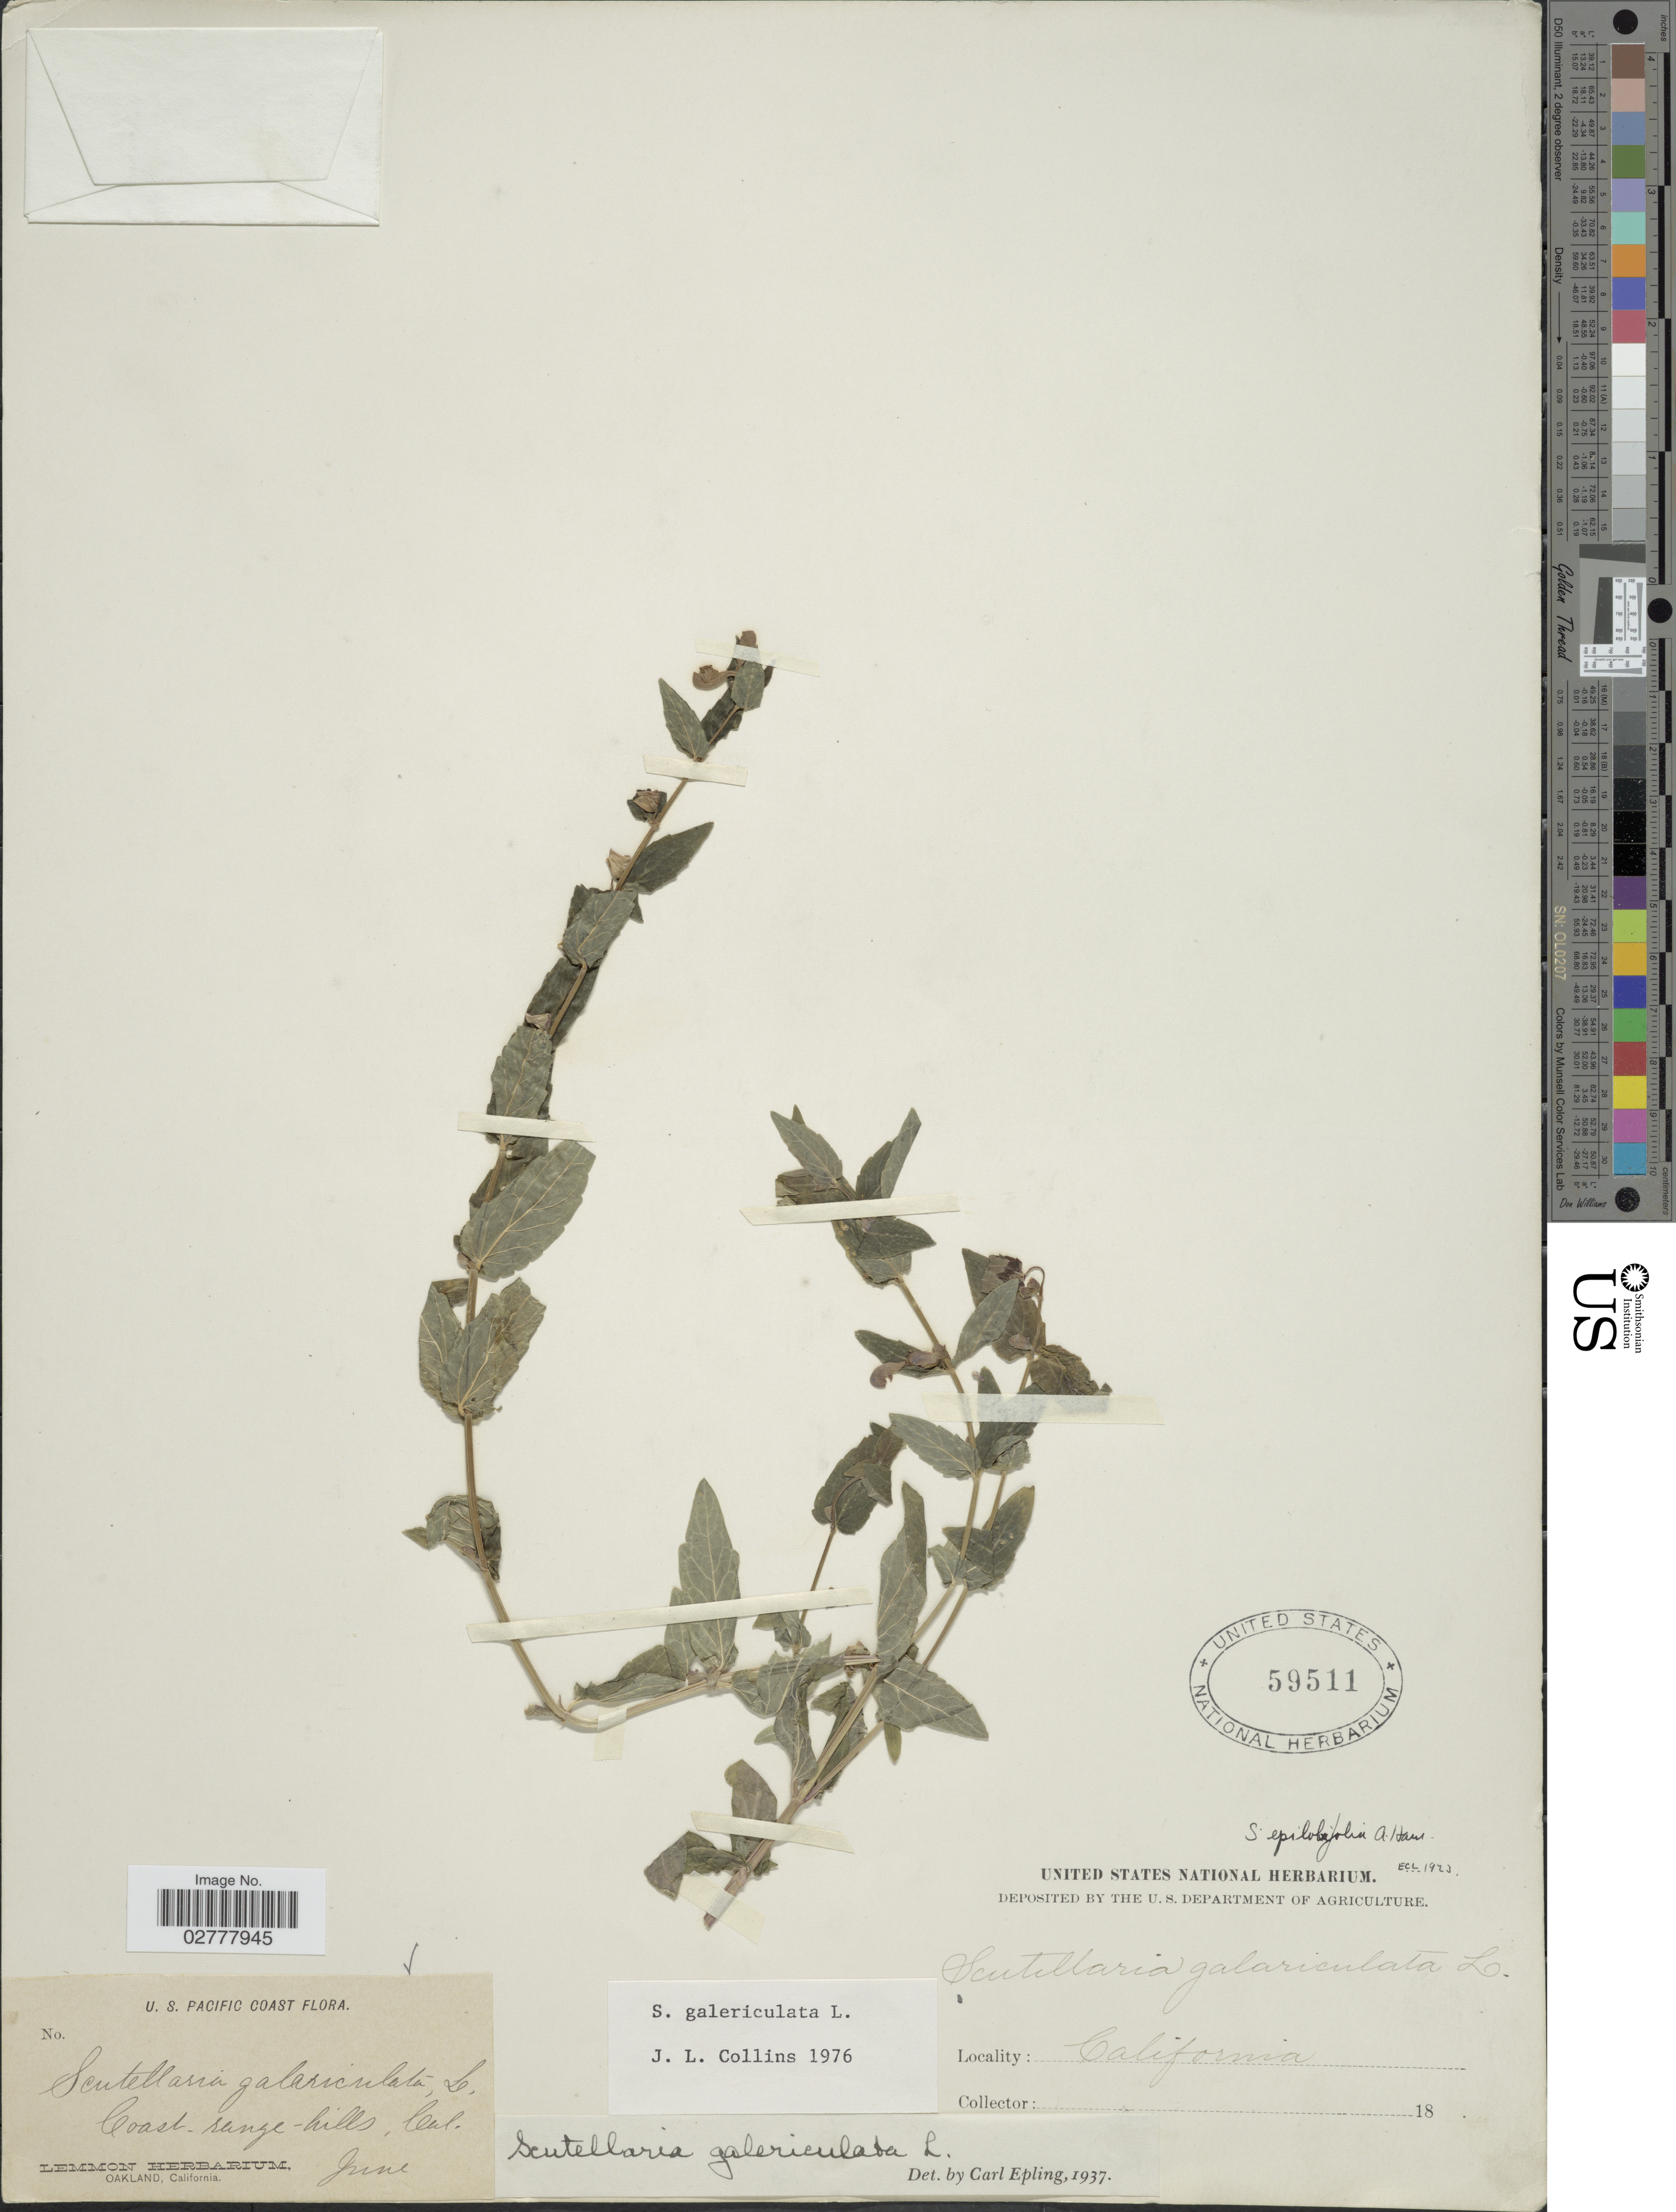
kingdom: Plantae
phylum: Tracheophyta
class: Magnoliopsida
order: Lamiales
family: Lamiaceae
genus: Scutellaria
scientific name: Scutellaria galericulata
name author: L.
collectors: ex herb. Lemmon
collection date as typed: June 18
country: United States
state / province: California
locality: U.S. Pacific Coast. Coast, range-hill.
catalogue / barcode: US 59511